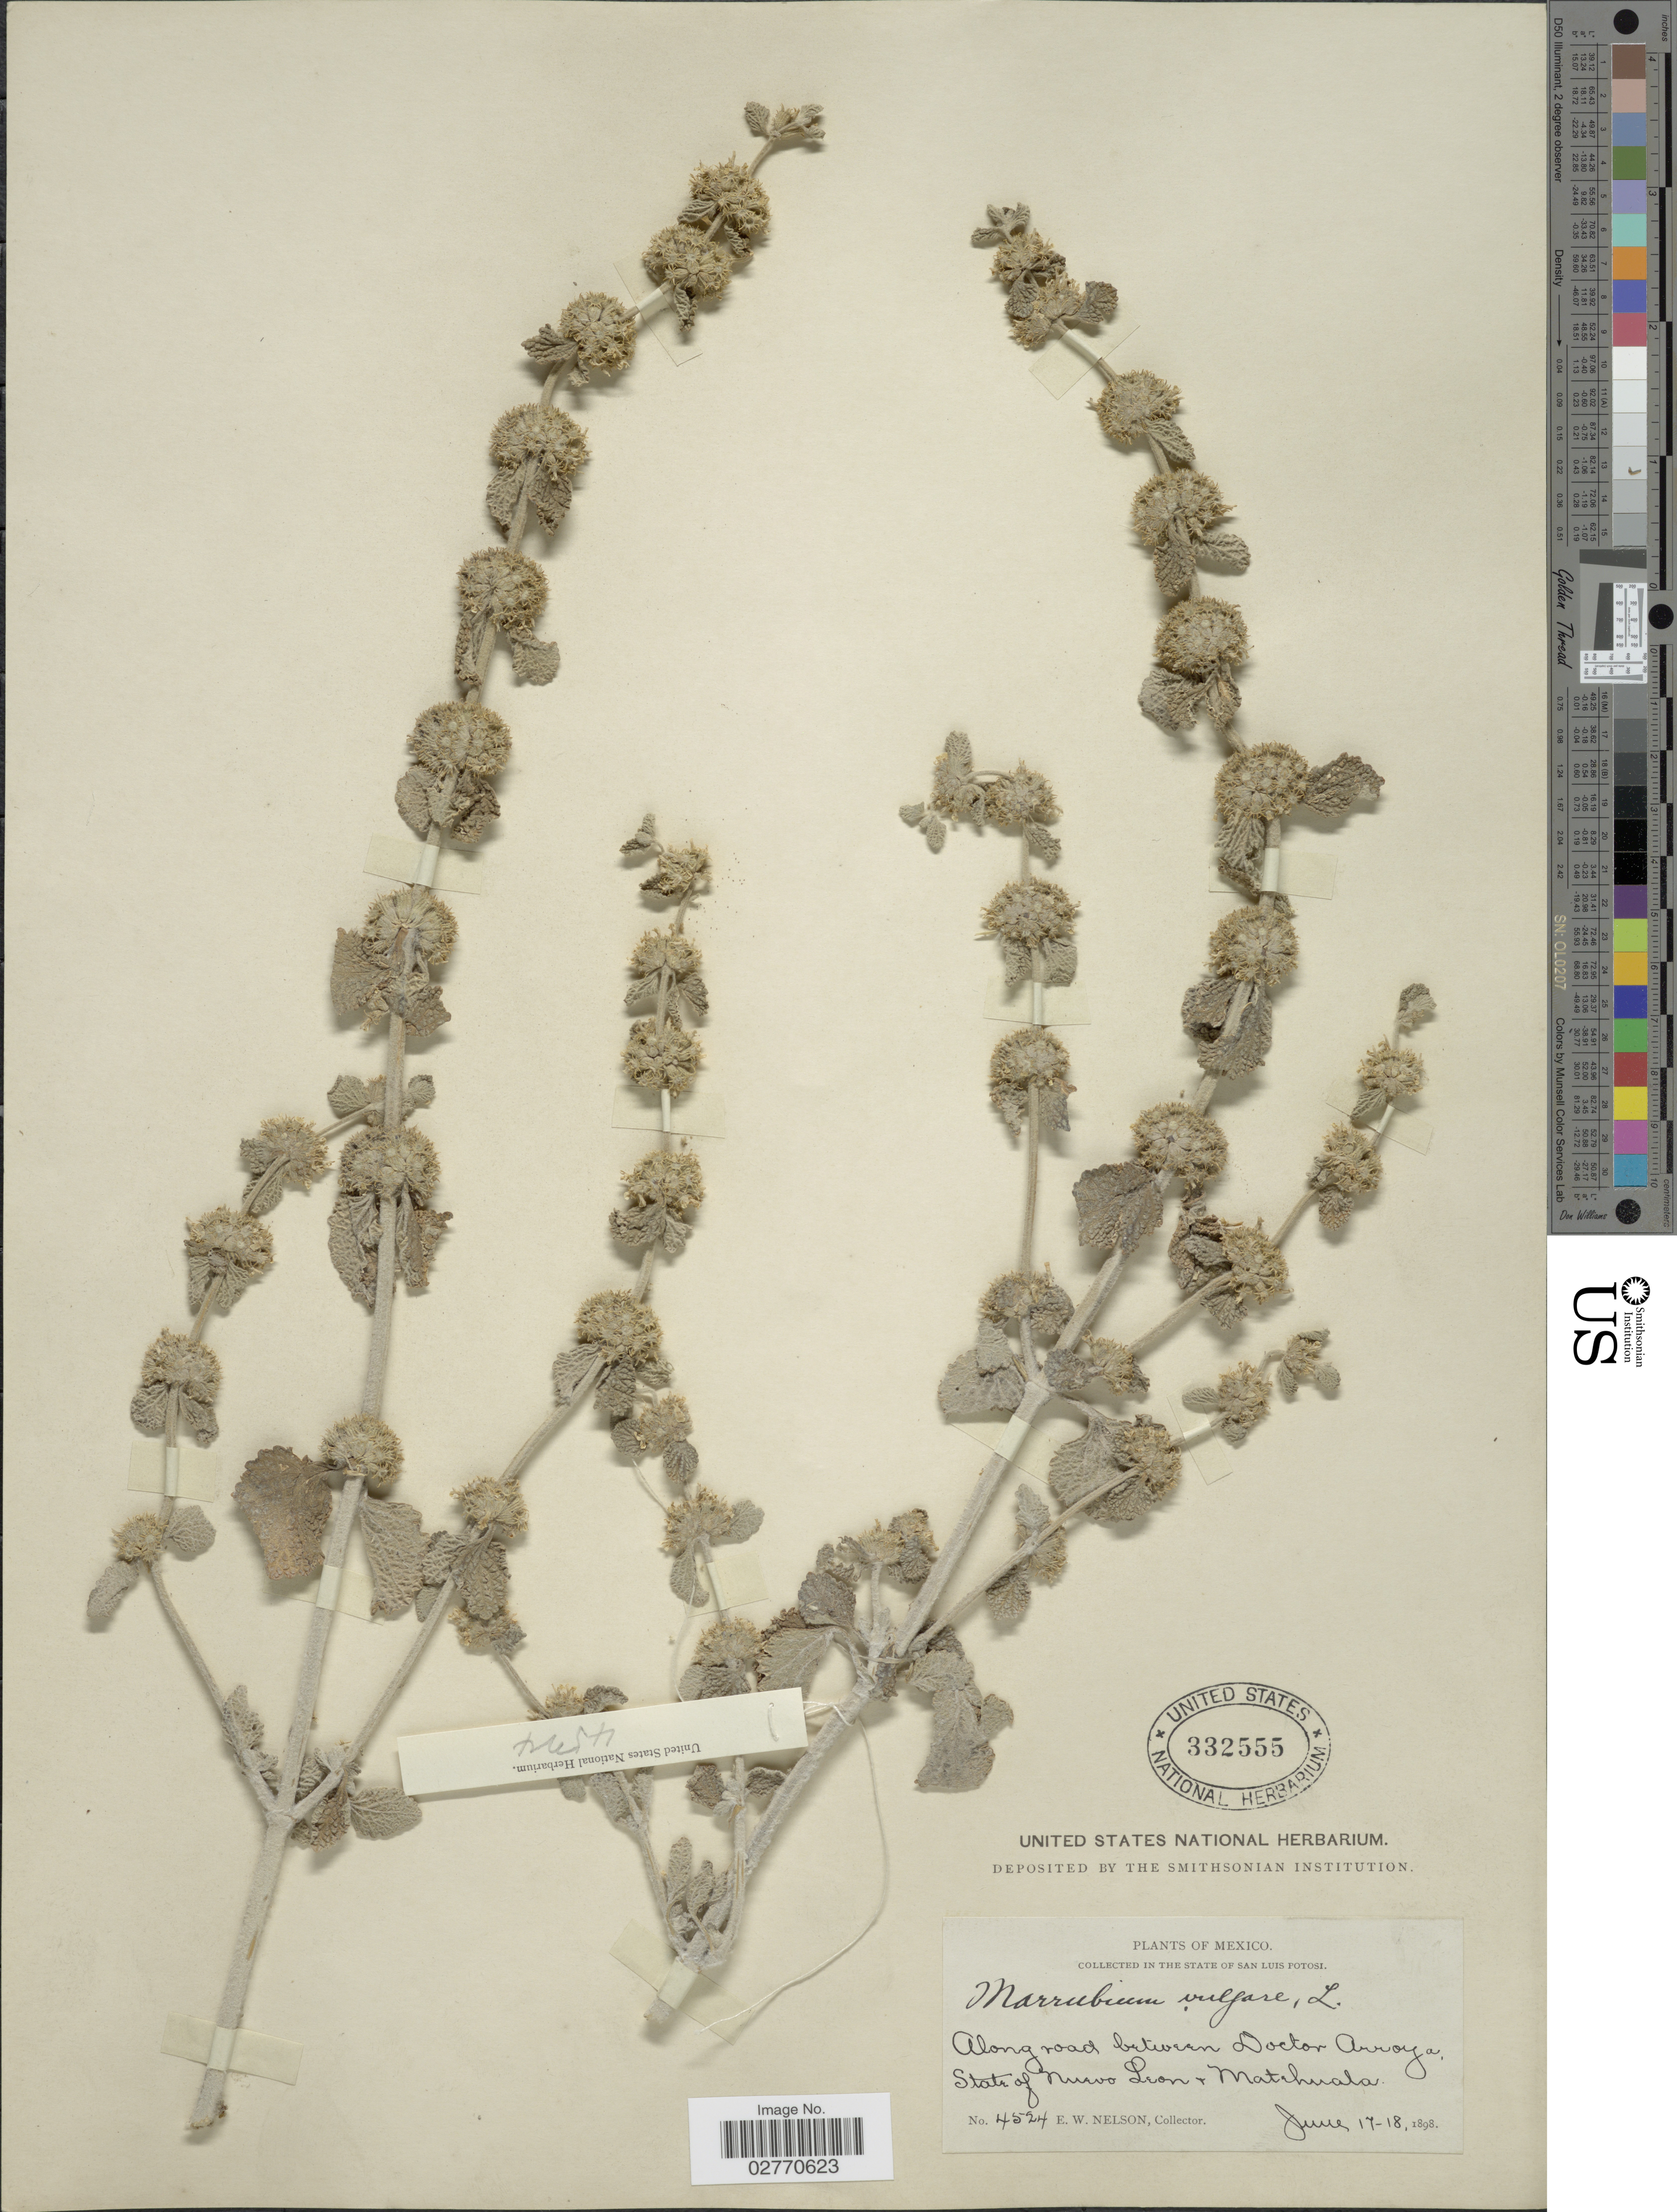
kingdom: Plantae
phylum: Tracheophyta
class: Magnoliopsida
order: Lamiales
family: Lamiaceae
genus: Marrubium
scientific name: Marrubium vulgare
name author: L.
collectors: E. W. Nelson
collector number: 4524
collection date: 1898-06-17/1898-06-18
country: Mexico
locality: State of San Louis Potosi, along road between Doctor Arroya, State of Nuevo Leon & Matehuala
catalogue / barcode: US 332555